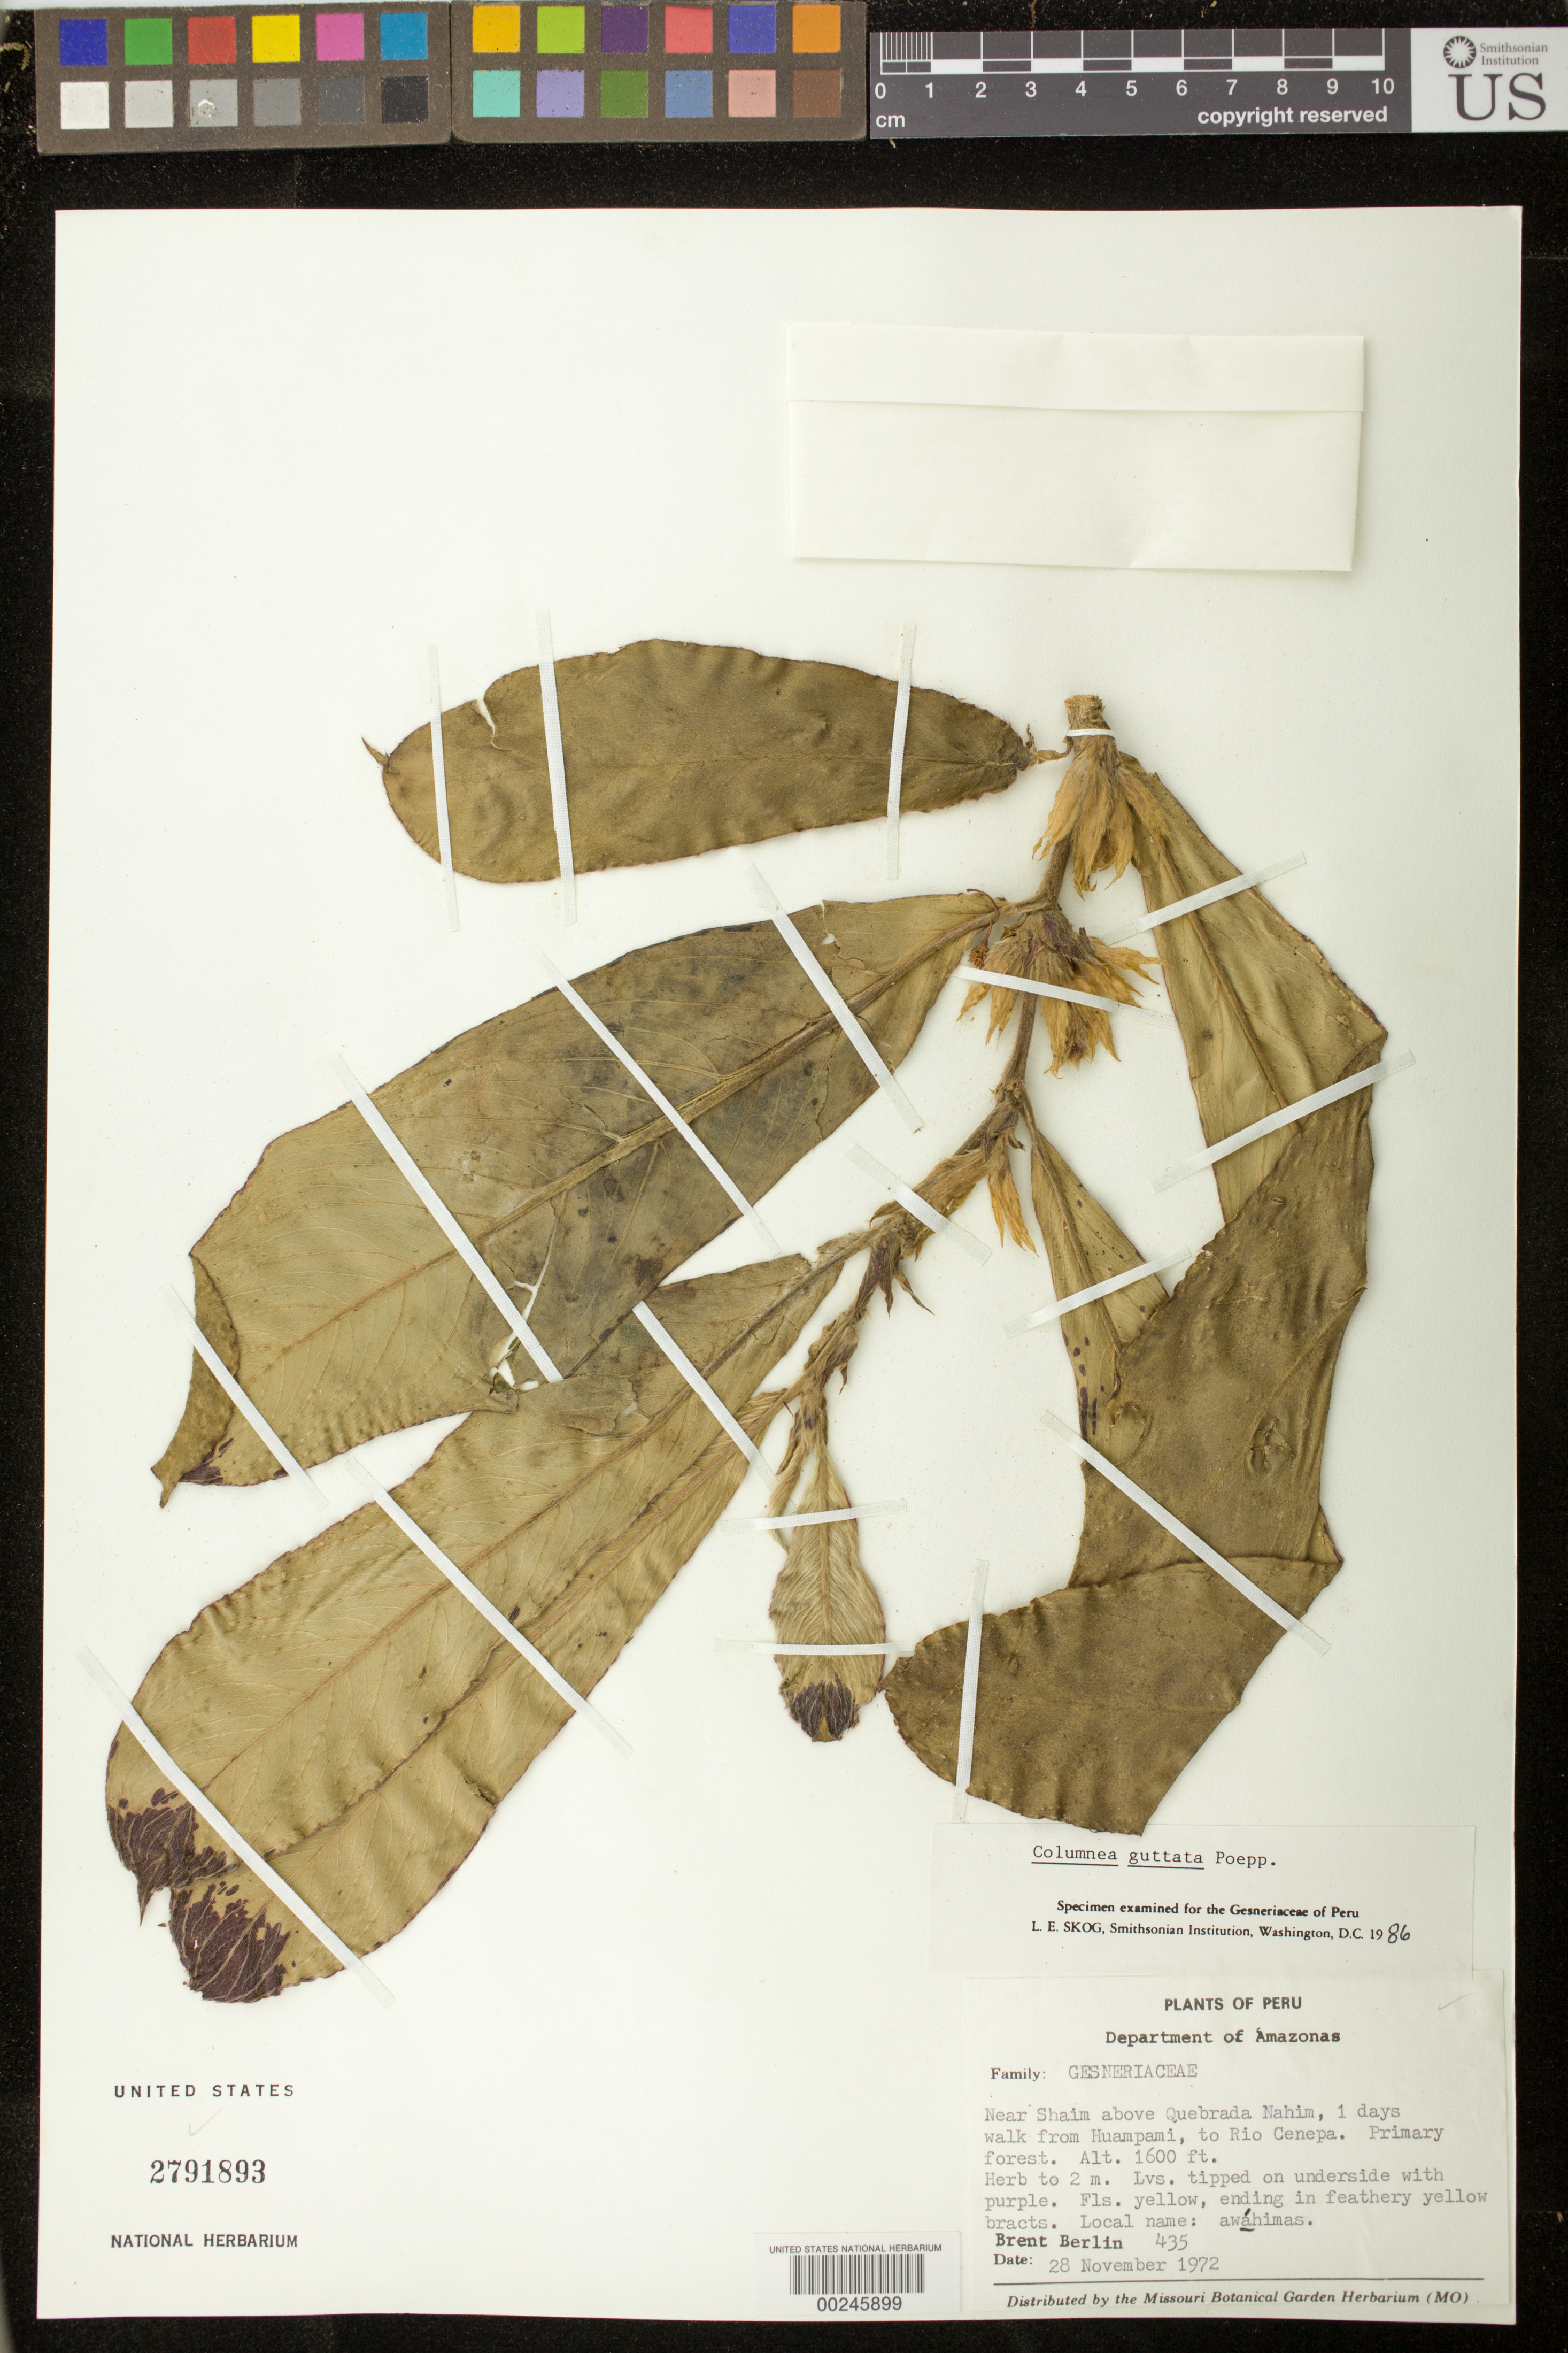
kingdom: Plantae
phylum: Tracheophyta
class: Magnoliopsida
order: Lamiales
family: Gesneriaceae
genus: Columnea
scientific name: Columnea guttata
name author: Poepp.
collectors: B. Berlin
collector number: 435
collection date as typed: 28 Nov 1972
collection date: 1972-11-28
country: Peru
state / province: Amazonas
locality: Near Shaim above Quebrada Nahim, 1 days walk from Huajmpami, to Rio Cenepa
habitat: Primary forest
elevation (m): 488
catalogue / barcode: US 2791893